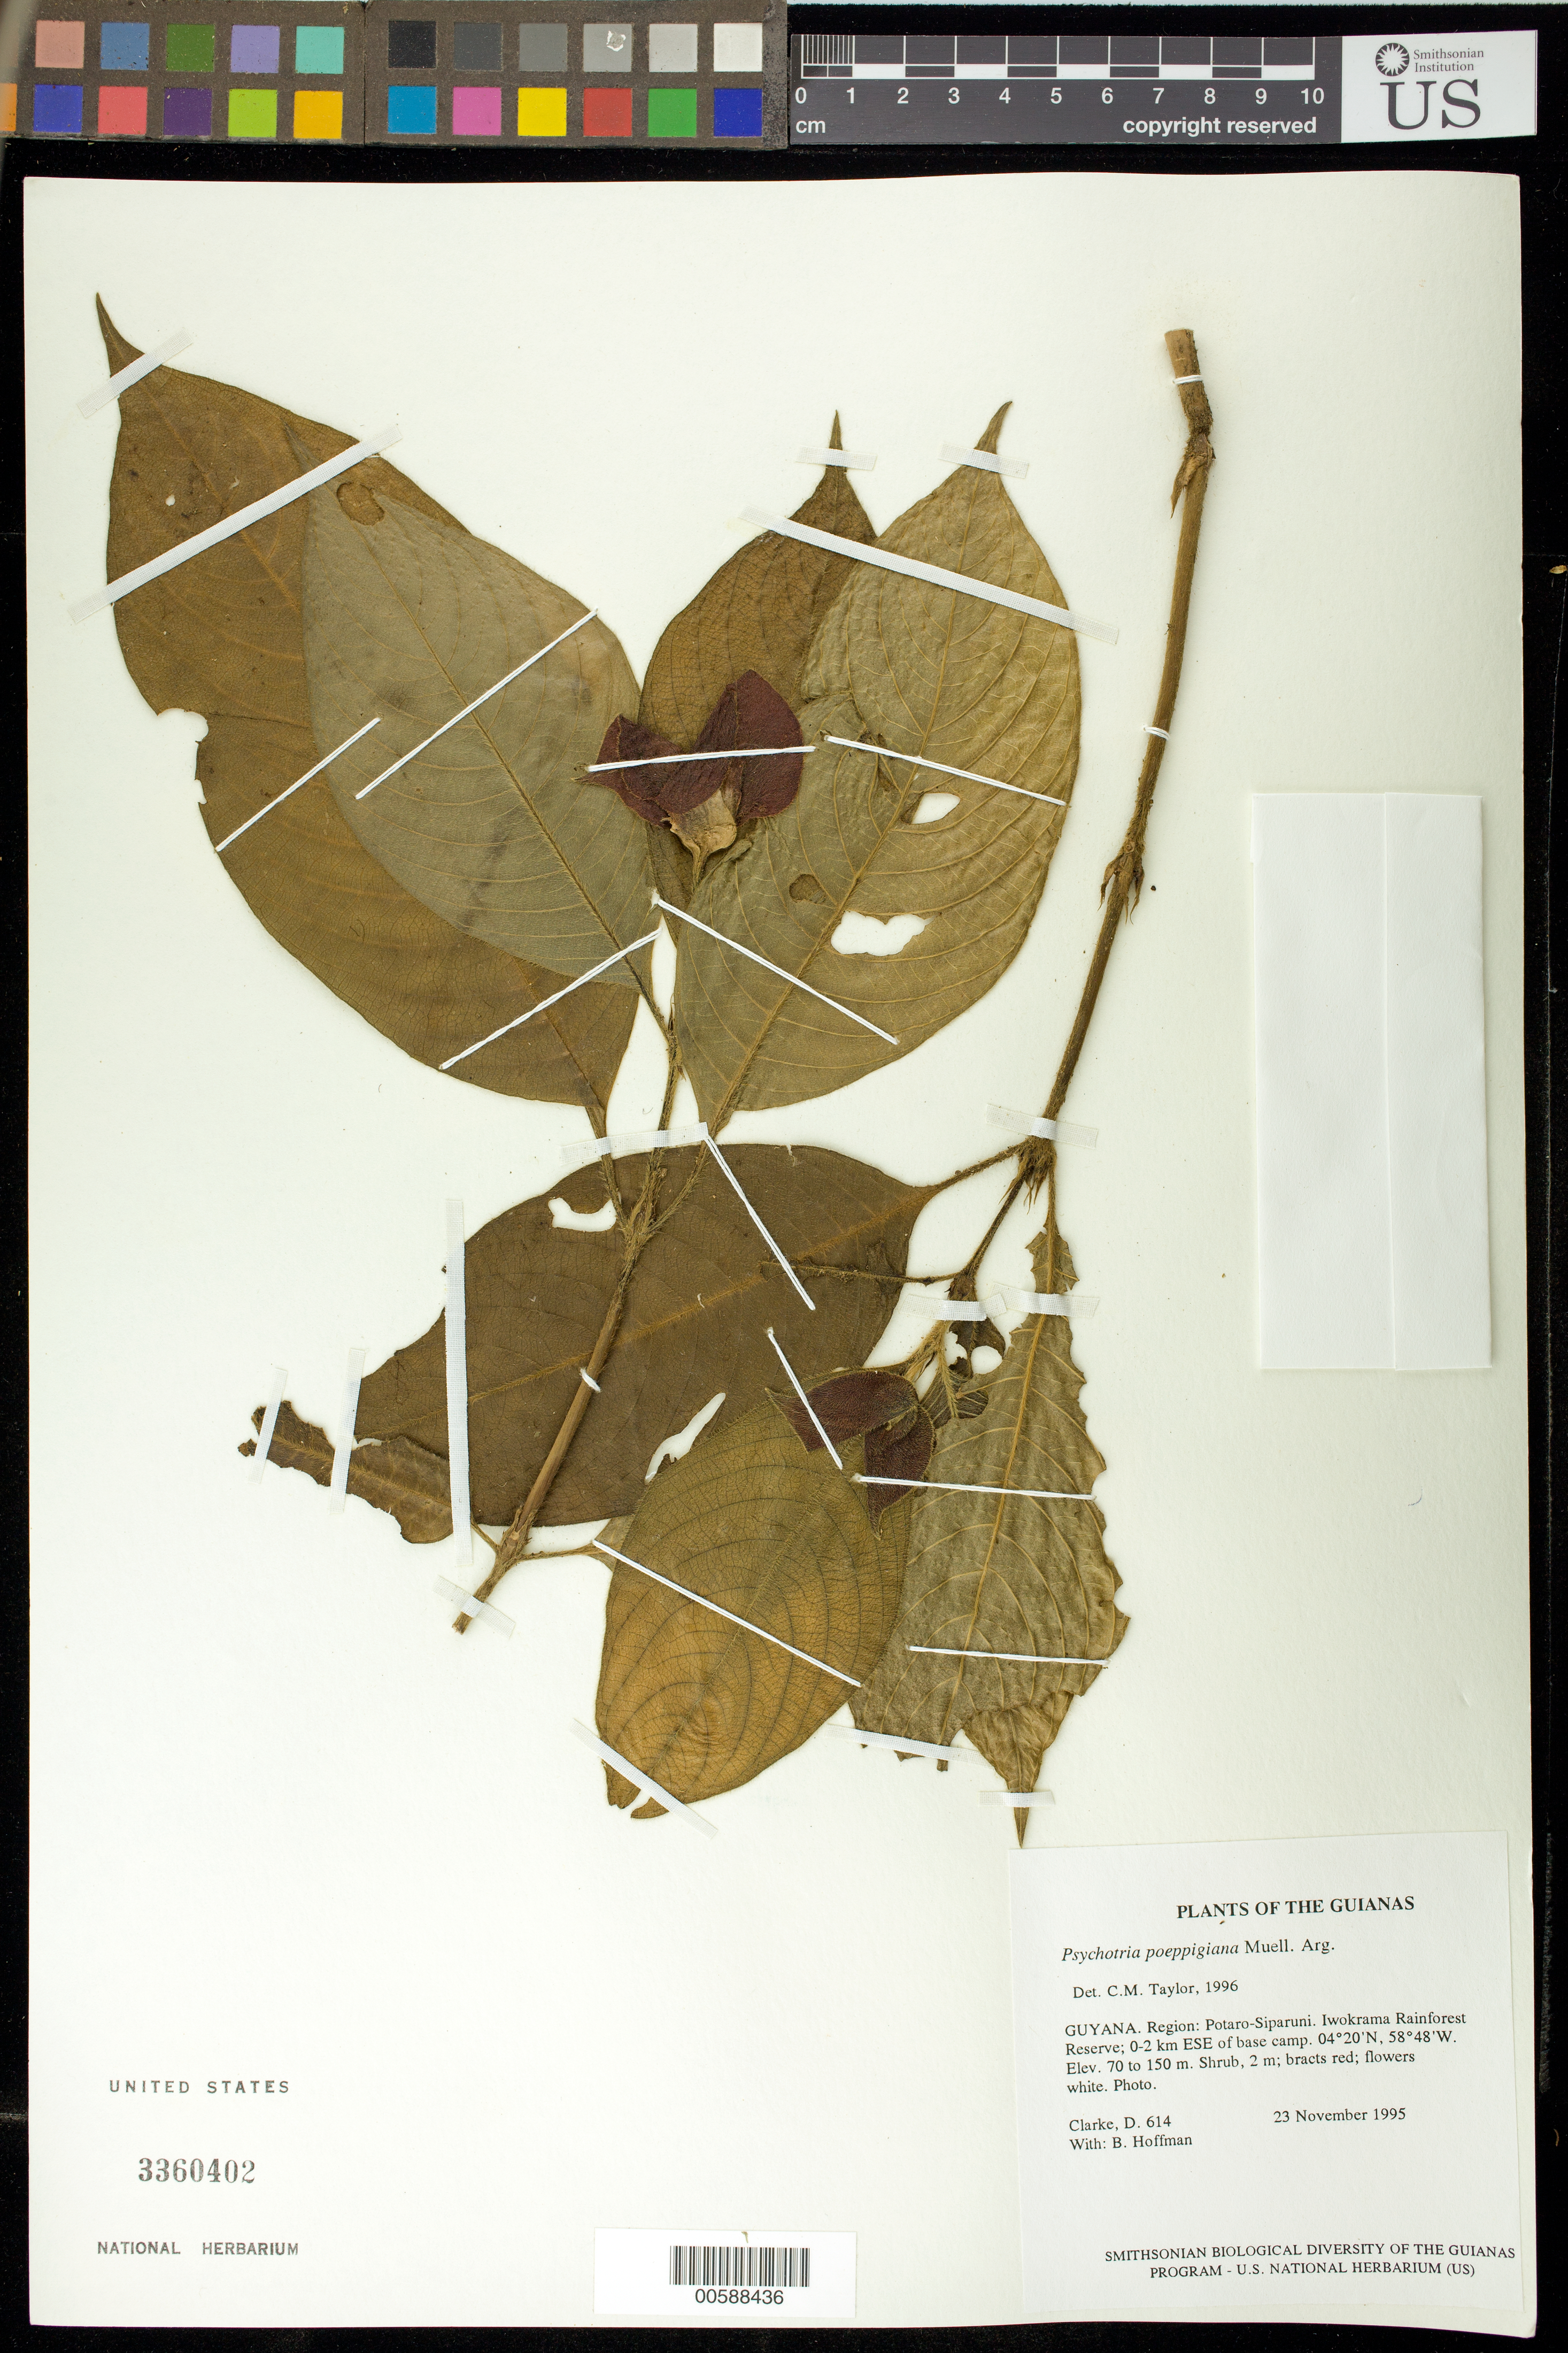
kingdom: Plantae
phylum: Tracheophyta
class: Magnoliopsida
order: Gentianales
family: Rubiaceae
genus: Palicourea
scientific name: Palicourea tomentosa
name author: (Aubl.) Borhidi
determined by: Kirkbride, J. H., Jr.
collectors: H. D. Clarke & B. Hoffman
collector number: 614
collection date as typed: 23 November 1995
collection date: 1995-11-23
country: Guyana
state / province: Potaro-Siparuni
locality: Iwokrama Rainforest Reserve; 0-2 km ESE of base camp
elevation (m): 70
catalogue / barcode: US 3360402